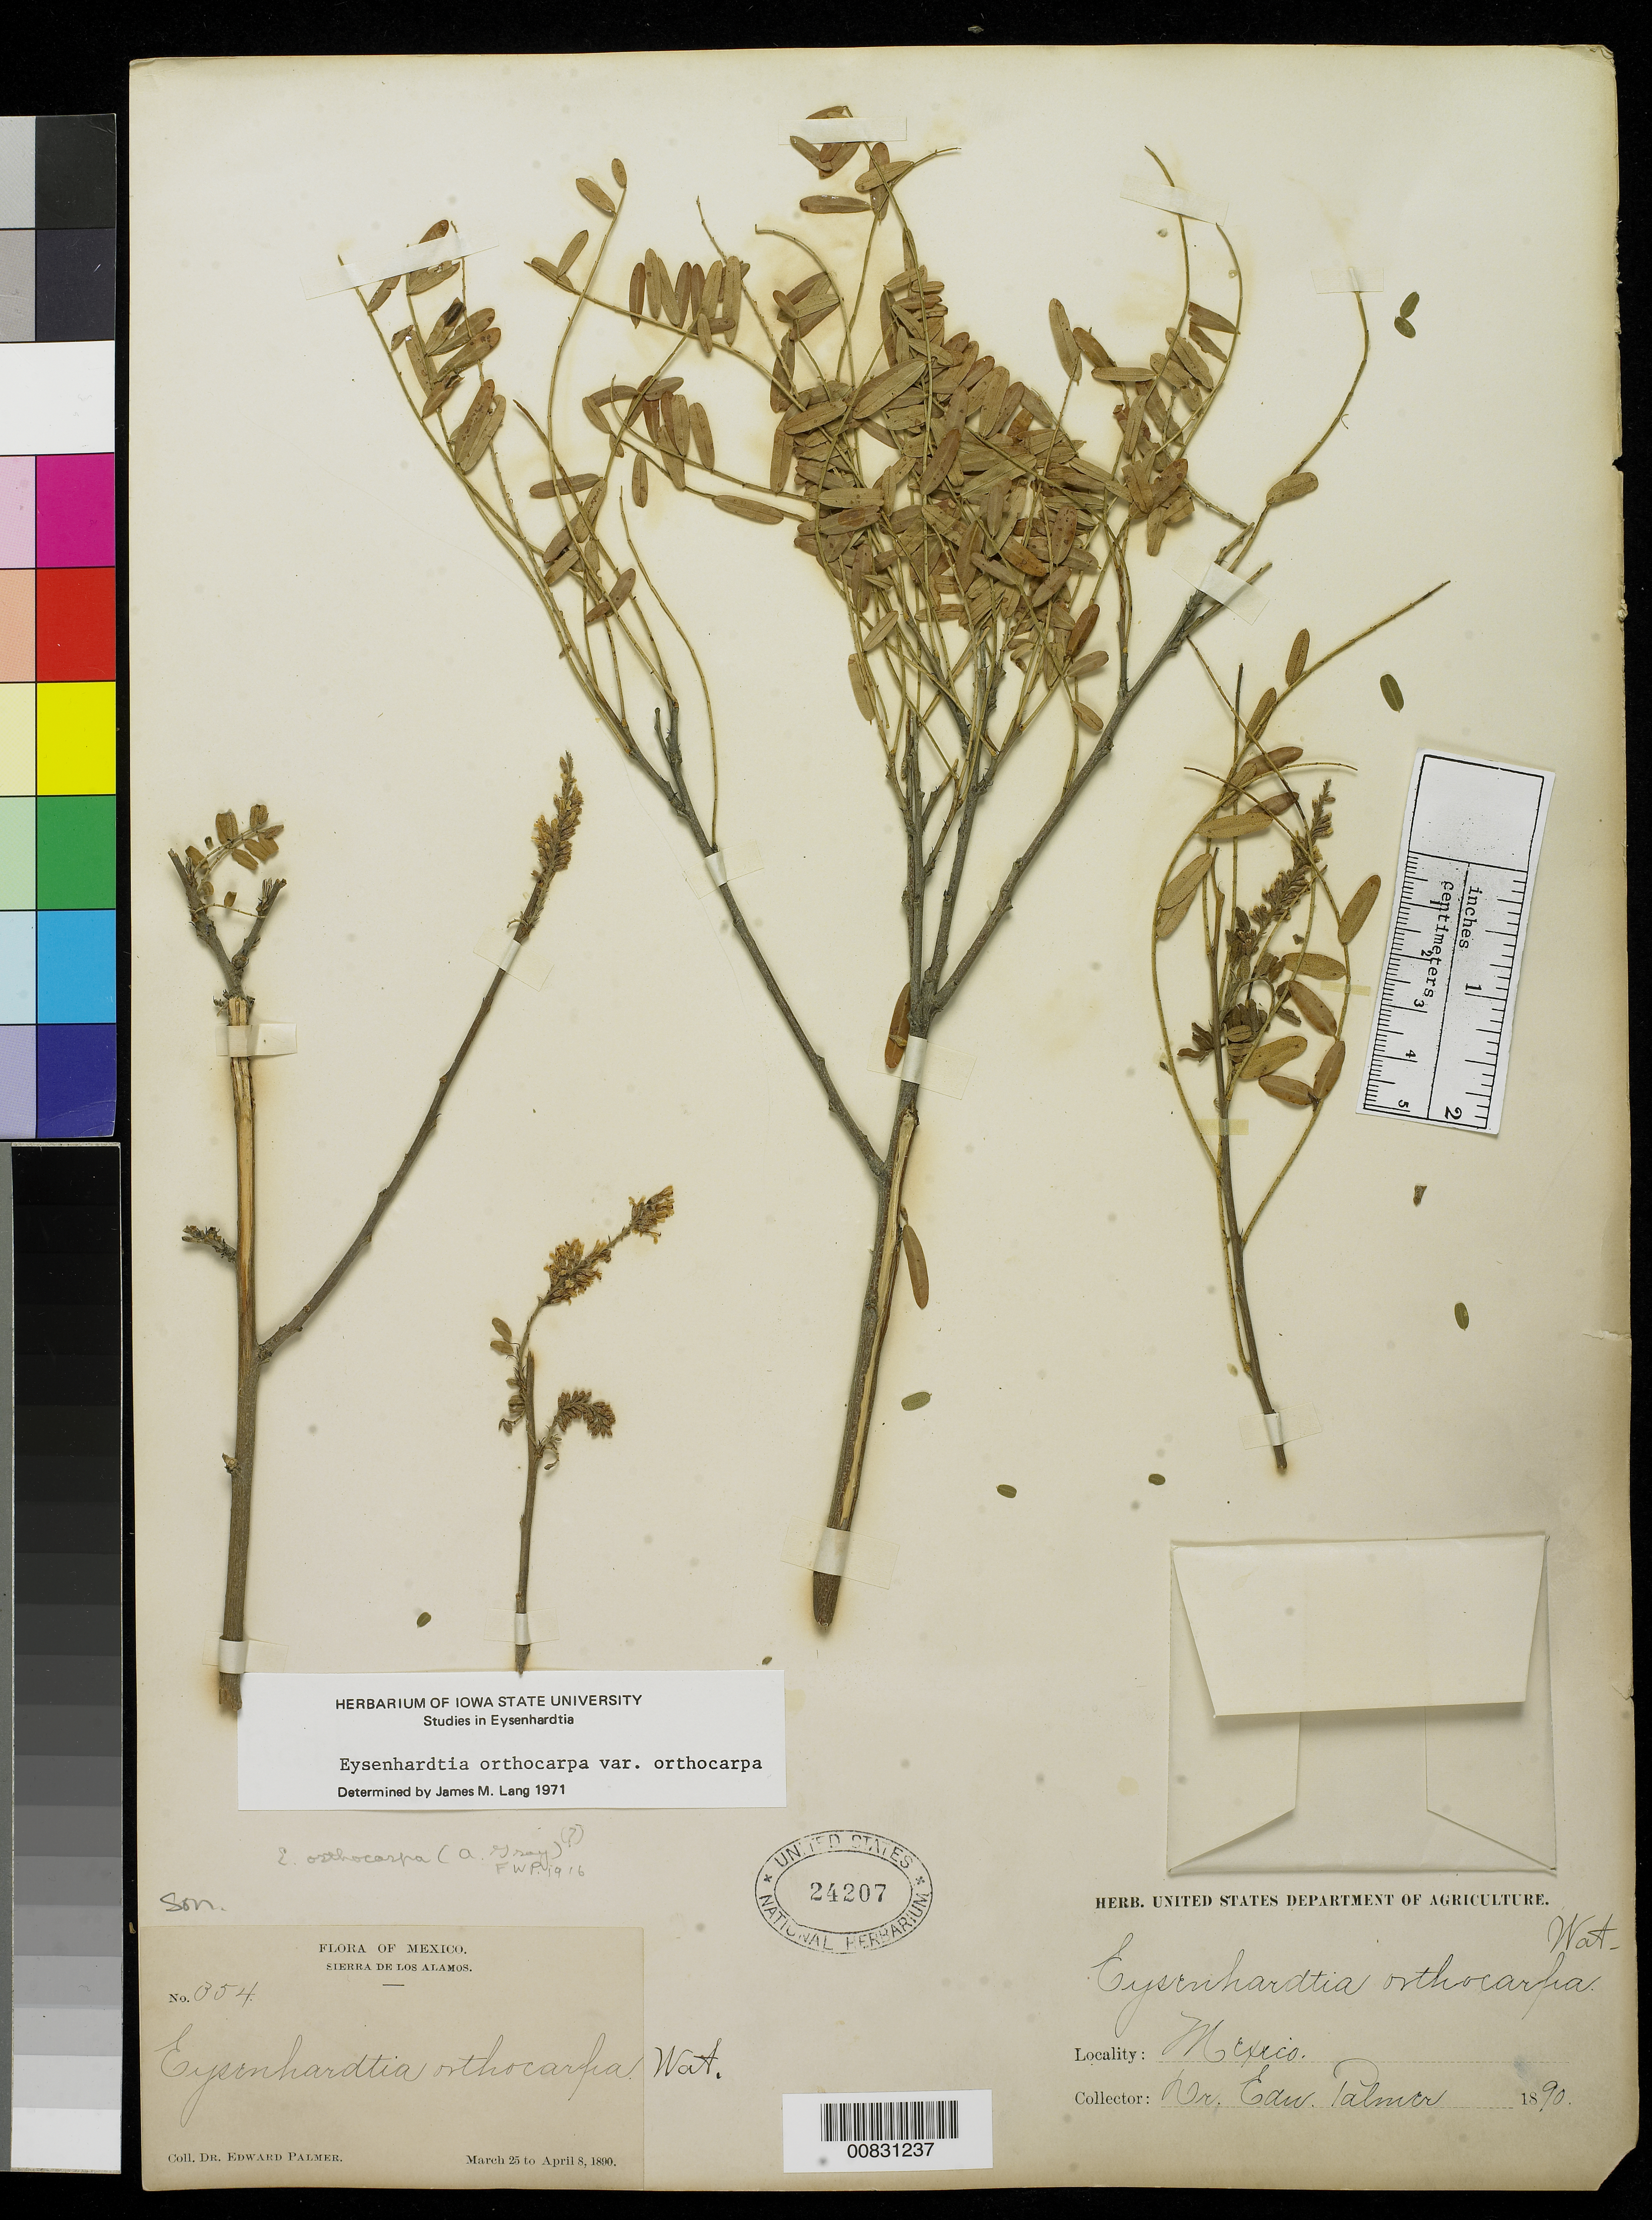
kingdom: Plantae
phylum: Tracheophyta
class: Magnoliopsida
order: Fabales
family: Fabaceae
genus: Eysenhardtia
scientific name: Eysenhardtia orthocarpa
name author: (A. Gray) S. Watson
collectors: E. Palmer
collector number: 354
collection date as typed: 25 Mar 1890 to 08 Apr 1890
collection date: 1890-03-25/1890-04-08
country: Mexico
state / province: Sonora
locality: Sierra de los Alamos, Sonora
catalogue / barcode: US 24207